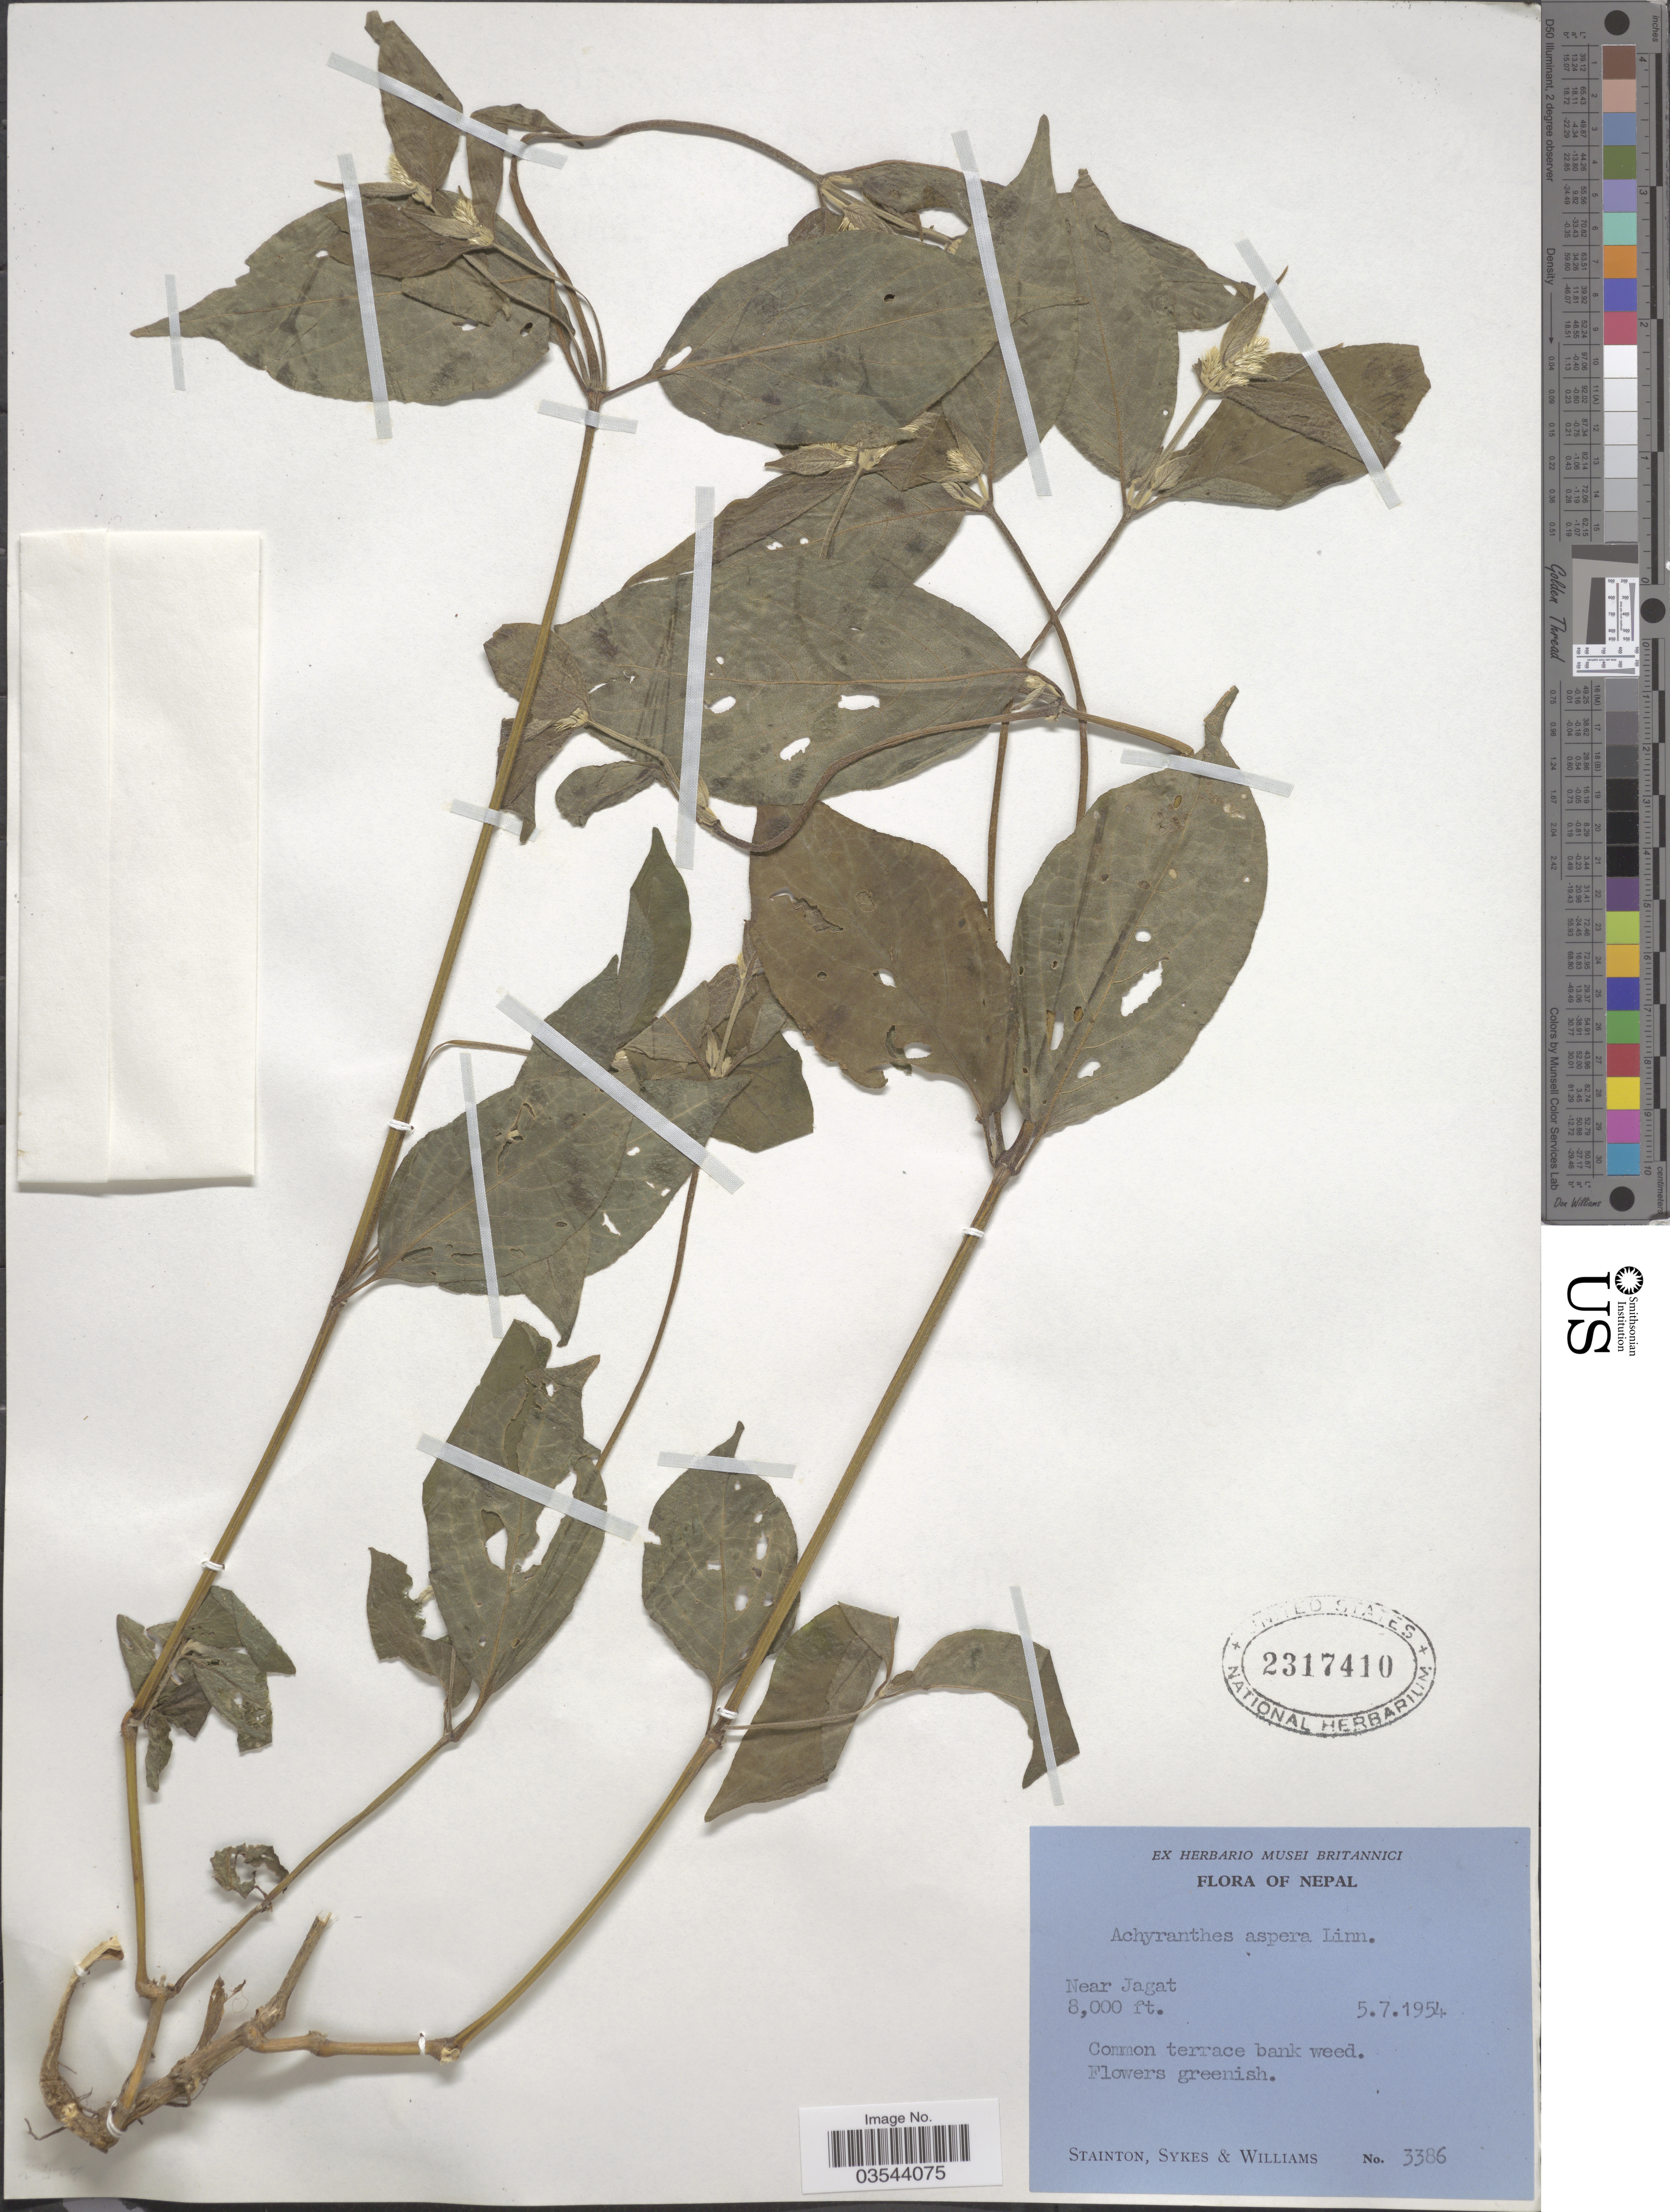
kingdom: Plantae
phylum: Tracheophyta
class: Magnoliopsida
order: Caryophyllales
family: Amaranthaceae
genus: Achyranthes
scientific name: Achyranthes aspera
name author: L.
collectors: -. Stainton, Sykes, -- & -- Williams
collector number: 3386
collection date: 1954-07-05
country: Nepal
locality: Near Jagat.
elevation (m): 2438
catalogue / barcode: US 2317410